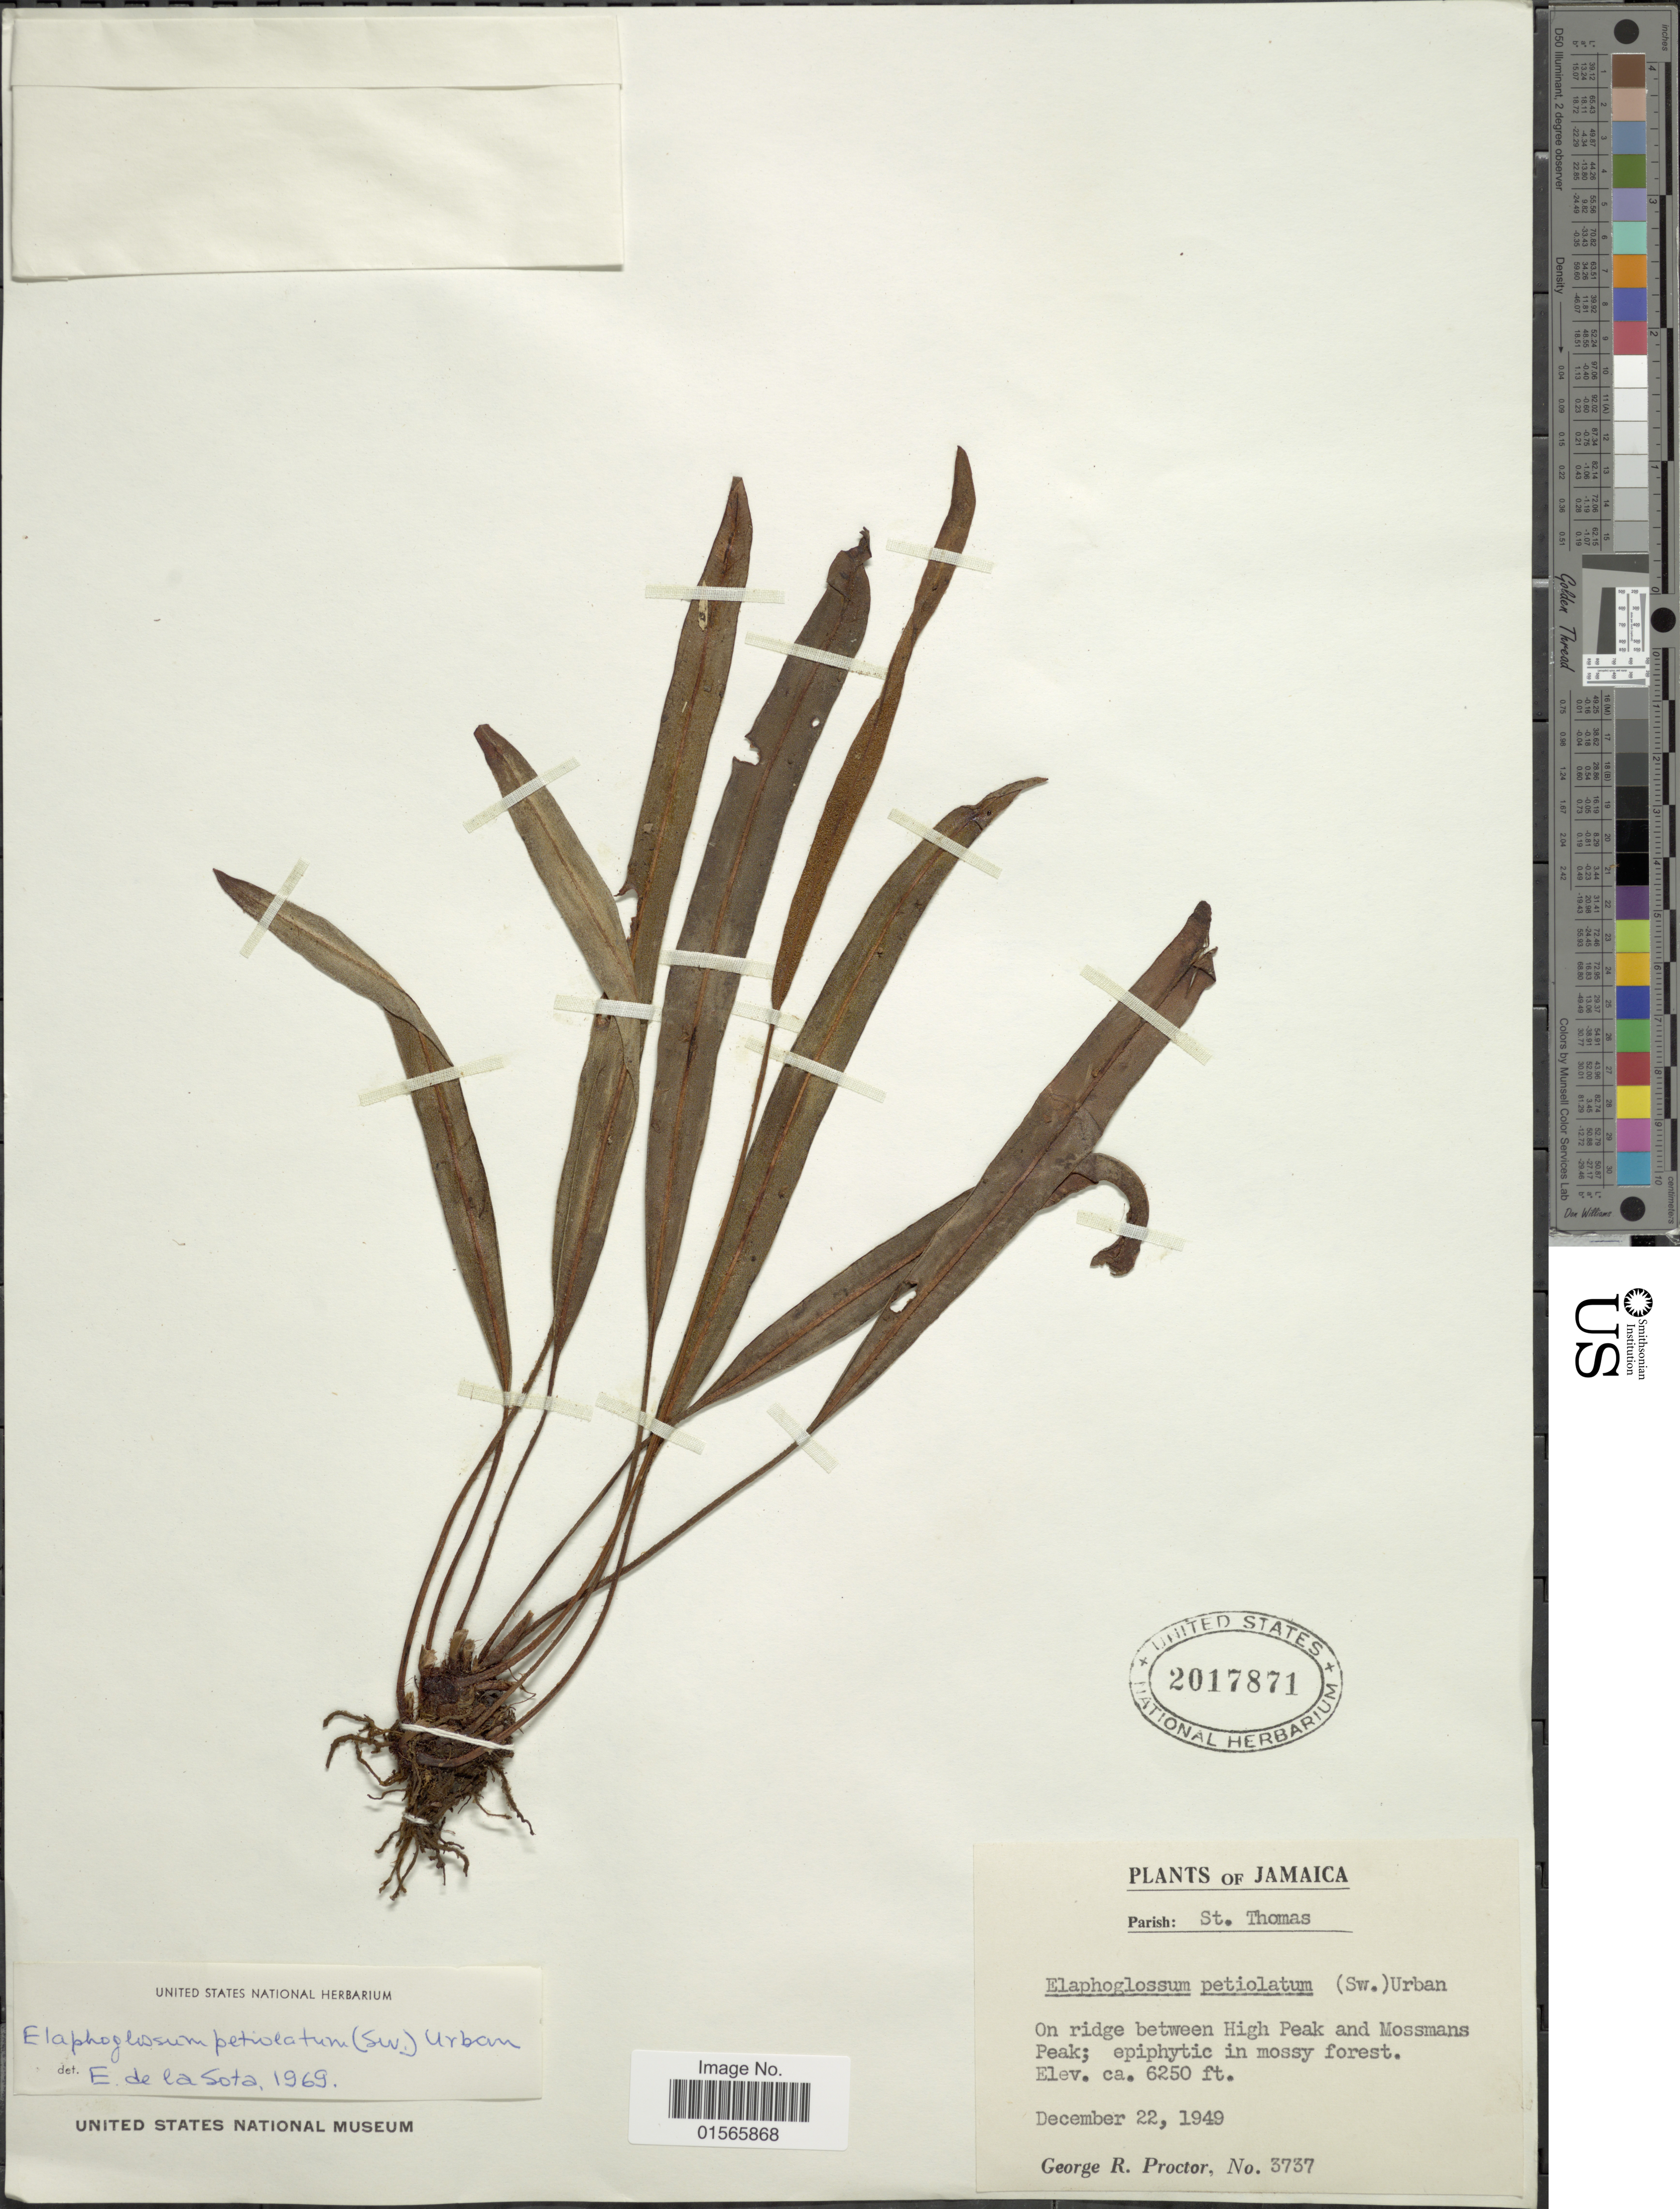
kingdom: Plantae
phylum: Tracheophyta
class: Polypodiopsida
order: Polypodiales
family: Dryopteridaceae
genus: Elaphoglossum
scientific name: Elaphoglossum peltatum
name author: (Sw.) Urb.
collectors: G. R. Proctor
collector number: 3737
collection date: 1949-12-22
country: Jamaica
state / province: Saint Thomas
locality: Parish: St. Thomas, On ridge between Peak and Mosmans Peak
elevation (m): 1905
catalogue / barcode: US 2017871